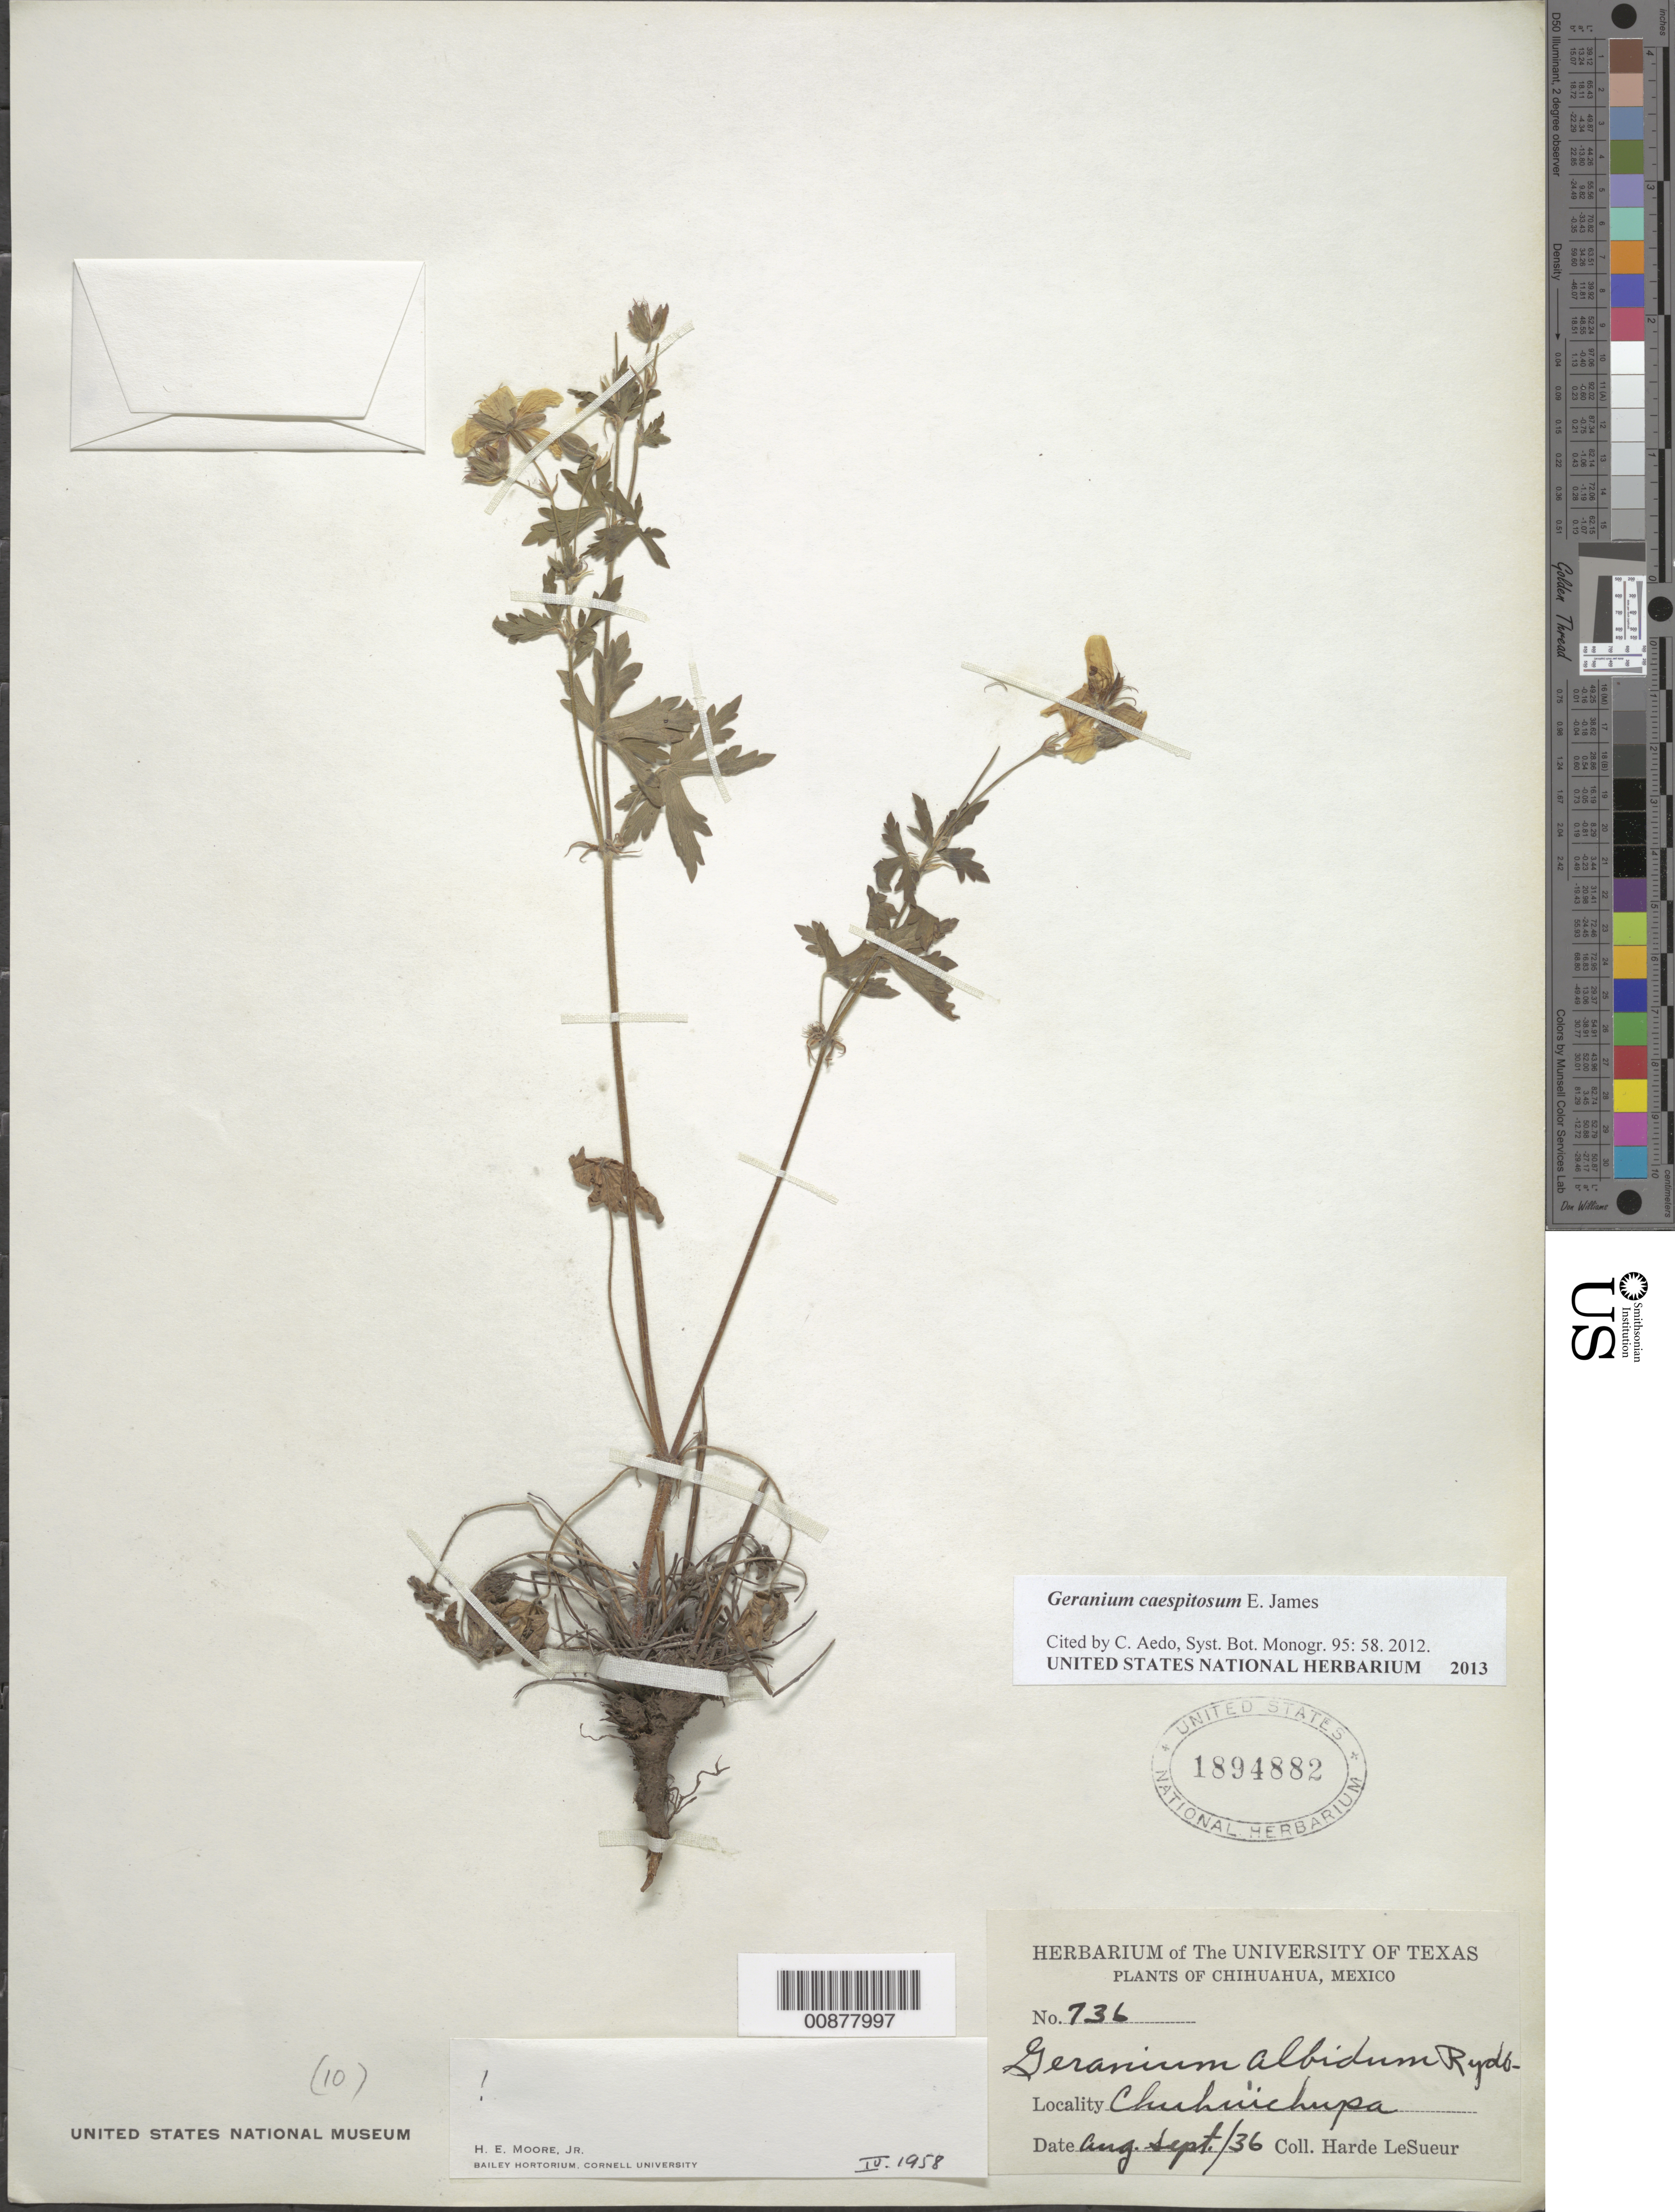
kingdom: Plantae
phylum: Tracheophyta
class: Magnoliopsida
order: Geraniales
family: Geraniaceae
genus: Geranium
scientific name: Geranium albidum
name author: Rydb. in Hanks & Small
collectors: D. H. LeSueur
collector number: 736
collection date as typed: Aug 1936 to -- Sep 1936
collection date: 1936-08/1936-09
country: Mexico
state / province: Chihuahua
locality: Chuhuichupa, Chihuahua.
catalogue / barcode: US 1894882